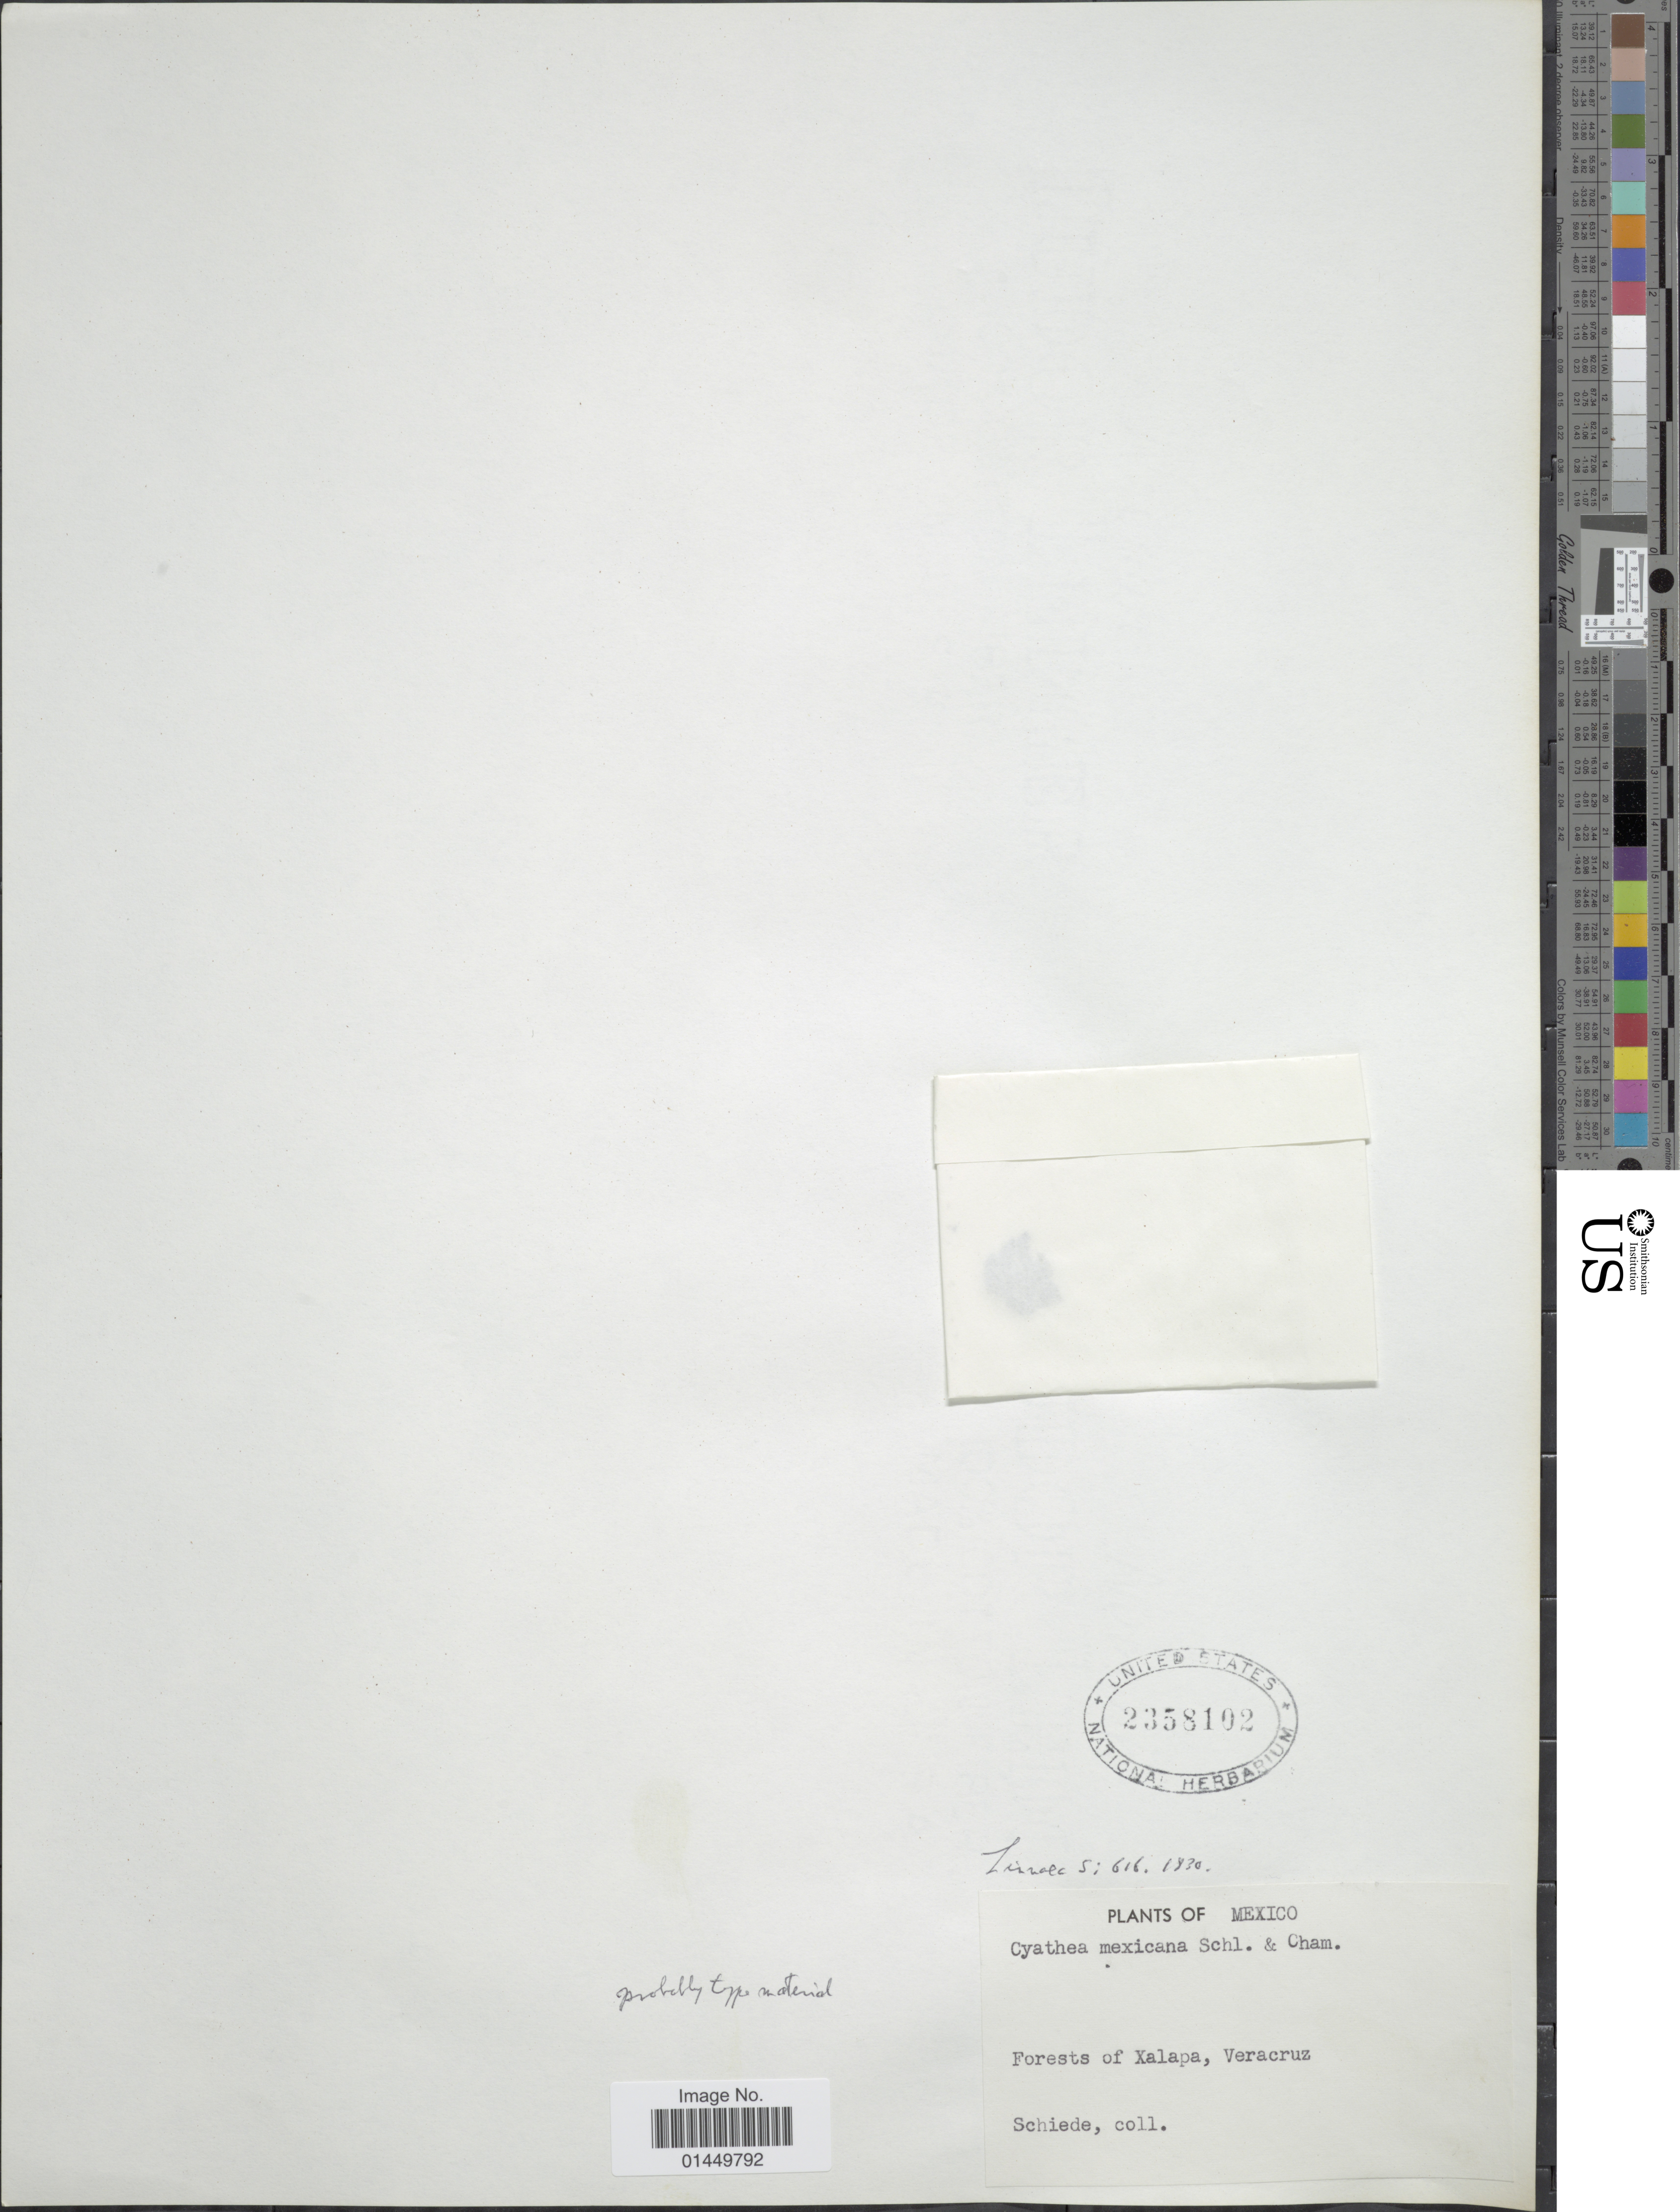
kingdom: Plantae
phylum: Tracheophyta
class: Polypodiopsida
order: Cyatheales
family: Cyatheaceae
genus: Cyathea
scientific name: Cyathea valdecrenata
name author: Domin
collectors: Schiede, --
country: Mexico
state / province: Veracruz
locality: Forests of Xalapa, Veracruz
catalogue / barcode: US 2358102